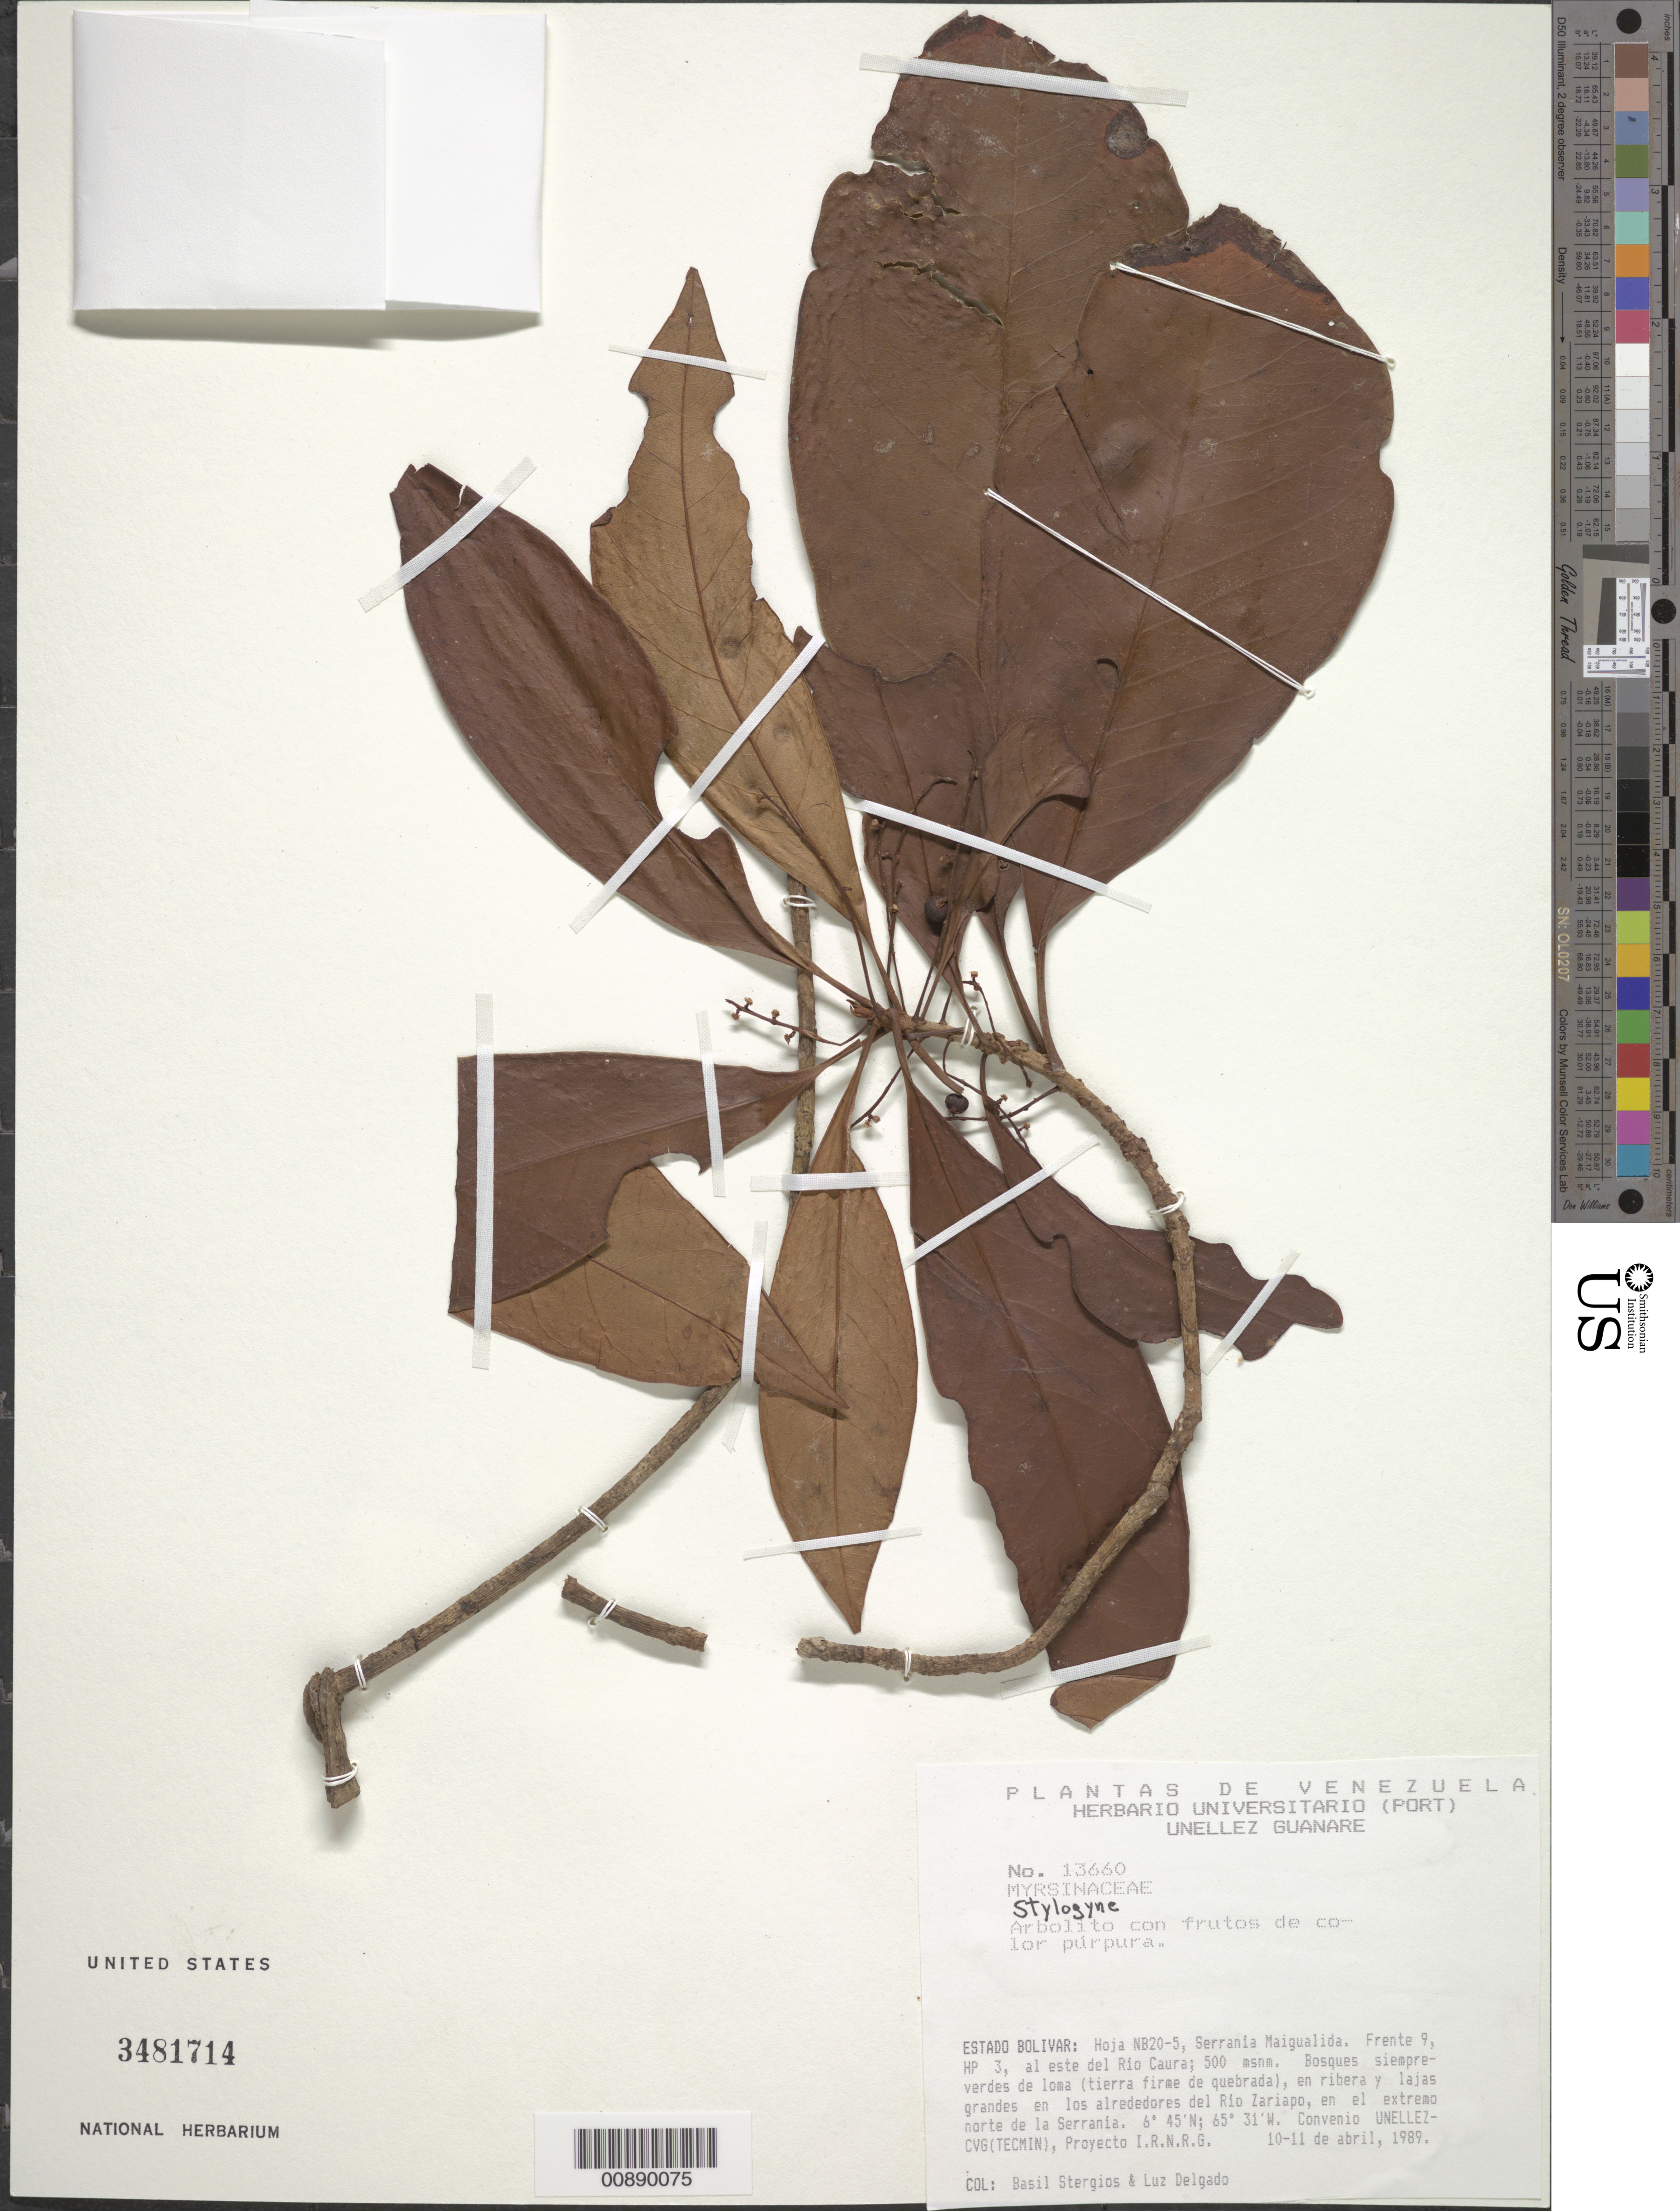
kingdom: Plantae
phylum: Tracheophyta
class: Magnoliopsida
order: Ericales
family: Primulaceae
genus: Stylogyne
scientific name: Stylogyne sp.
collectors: B. G. Stergios & L. Delgado V.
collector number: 13660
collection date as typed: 10-Apr-89 to 11-Apr-89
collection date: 1989-04-10/1989-04-11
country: Venezuela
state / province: Bolívar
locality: Serrania Maigualida, E del río Caura, alrededores del río Zariapo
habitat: Bosques siempre-verdes de loma (tierra firme de quebrada), en ribera y lajas grandes en los alrededores del río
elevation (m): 500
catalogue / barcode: US 3481714